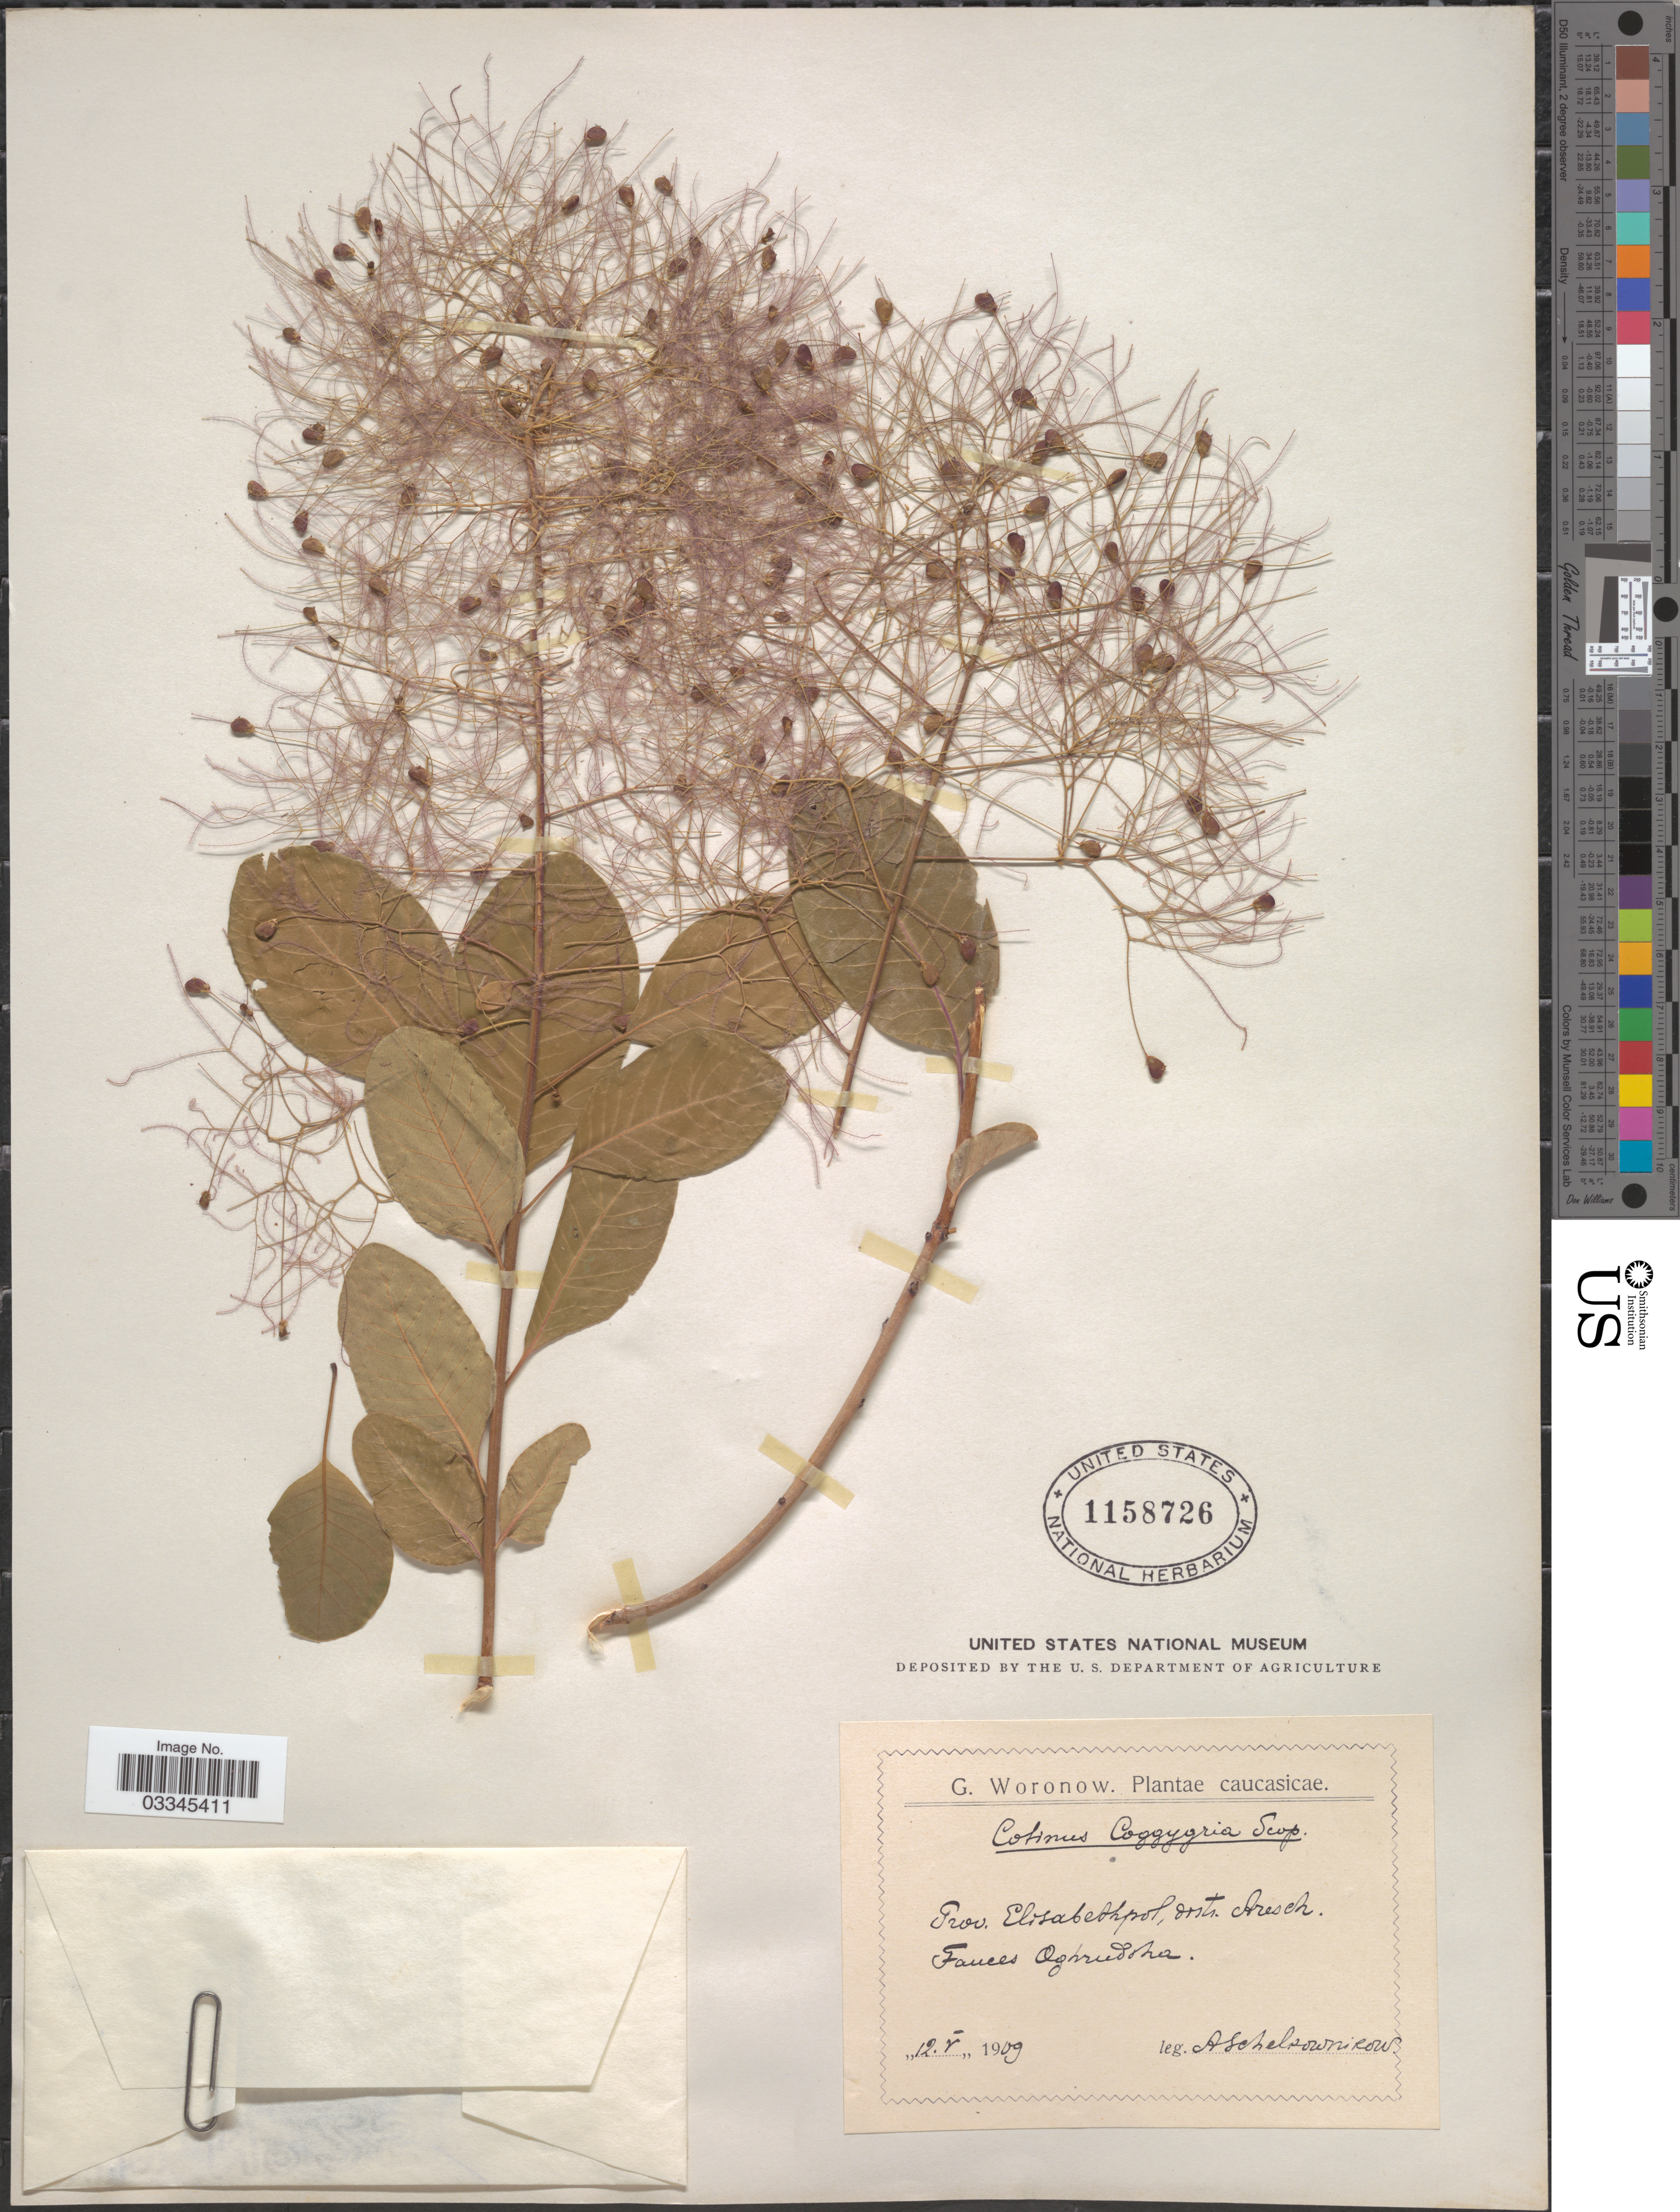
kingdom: Plantae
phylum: Tracheophyta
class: Magnoliopsida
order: Sapindales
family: Anacardiaceae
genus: Cotinus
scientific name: Cotinus coggygria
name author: Scop.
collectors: A. Schelkownikow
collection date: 1909-05-12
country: Azerbaijan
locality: Caucasicae. Prov. Elisabethpol, oosts. Aresch. Fauces Aghrudoha. [interpreted]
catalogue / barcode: US 1158726